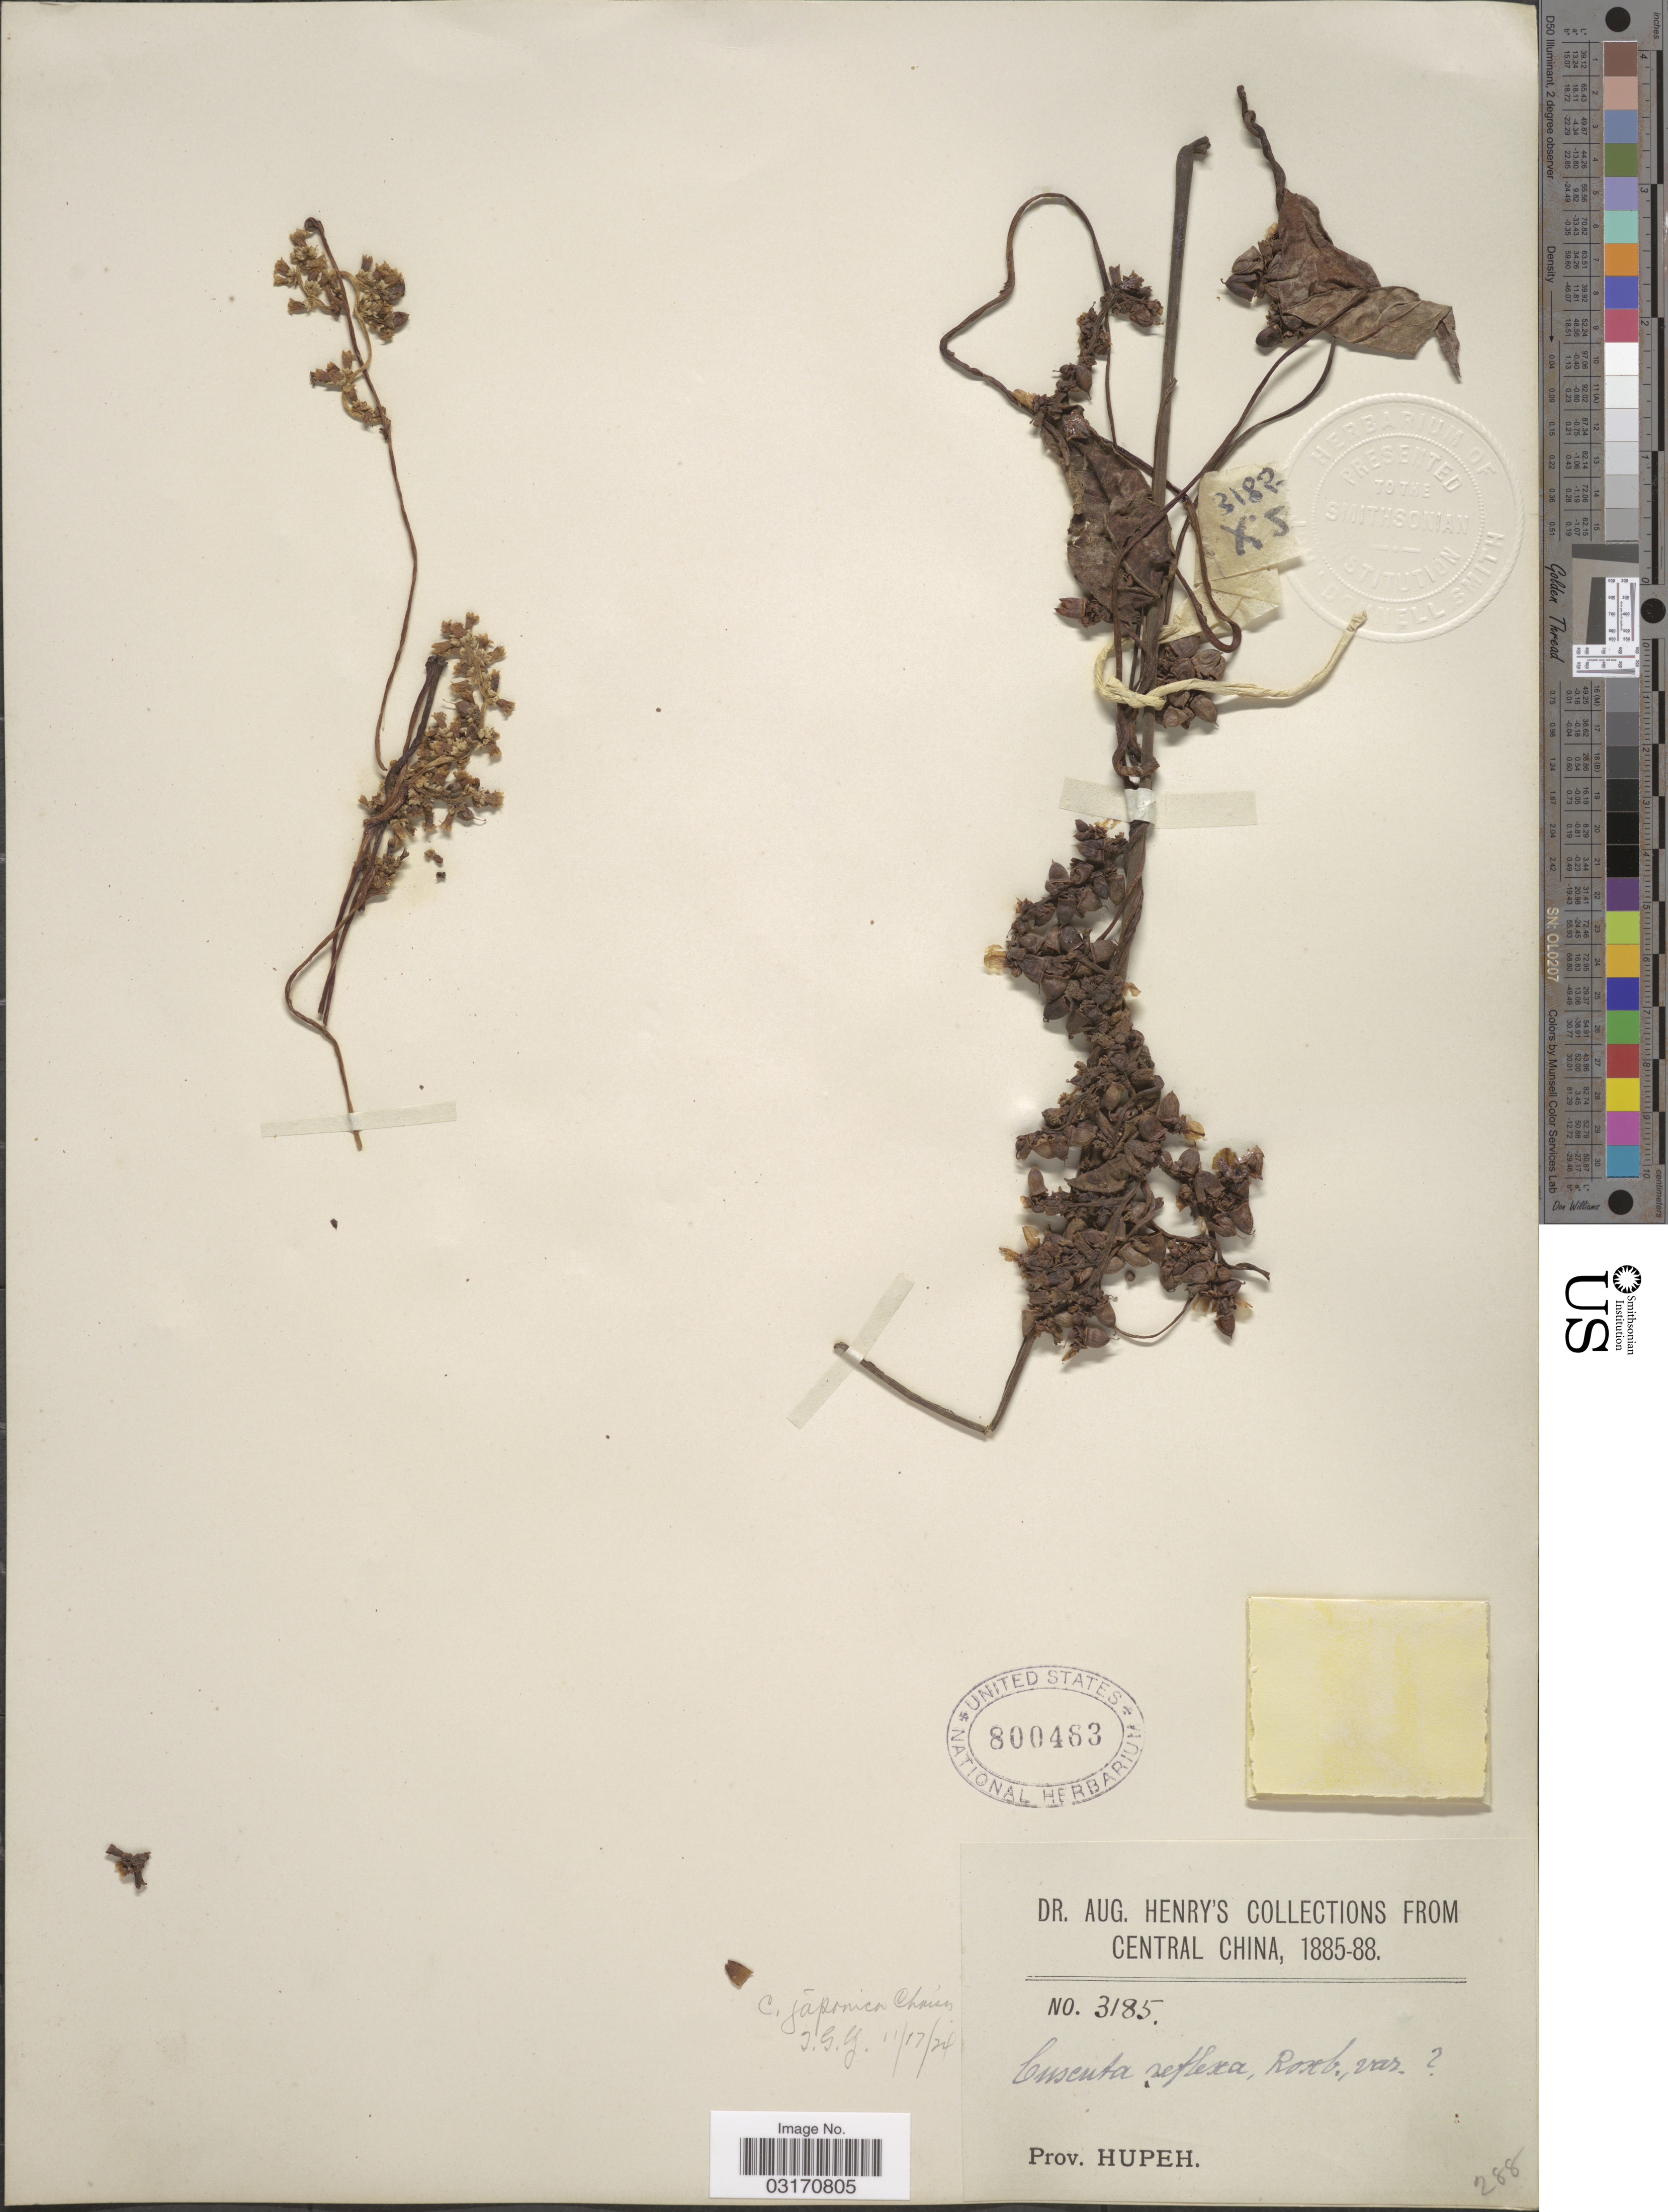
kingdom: Plantae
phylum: Tracheophyta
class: Magnoliopsida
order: Solanales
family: Convolvulaceae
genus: Cuscuta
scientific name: Cuscuta japonica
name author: Choisy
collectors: A. Henry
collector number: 3185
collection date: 1885/1888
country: China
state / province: Hubei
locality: Central China. Prov. Hupeh.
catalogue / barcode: US 800463